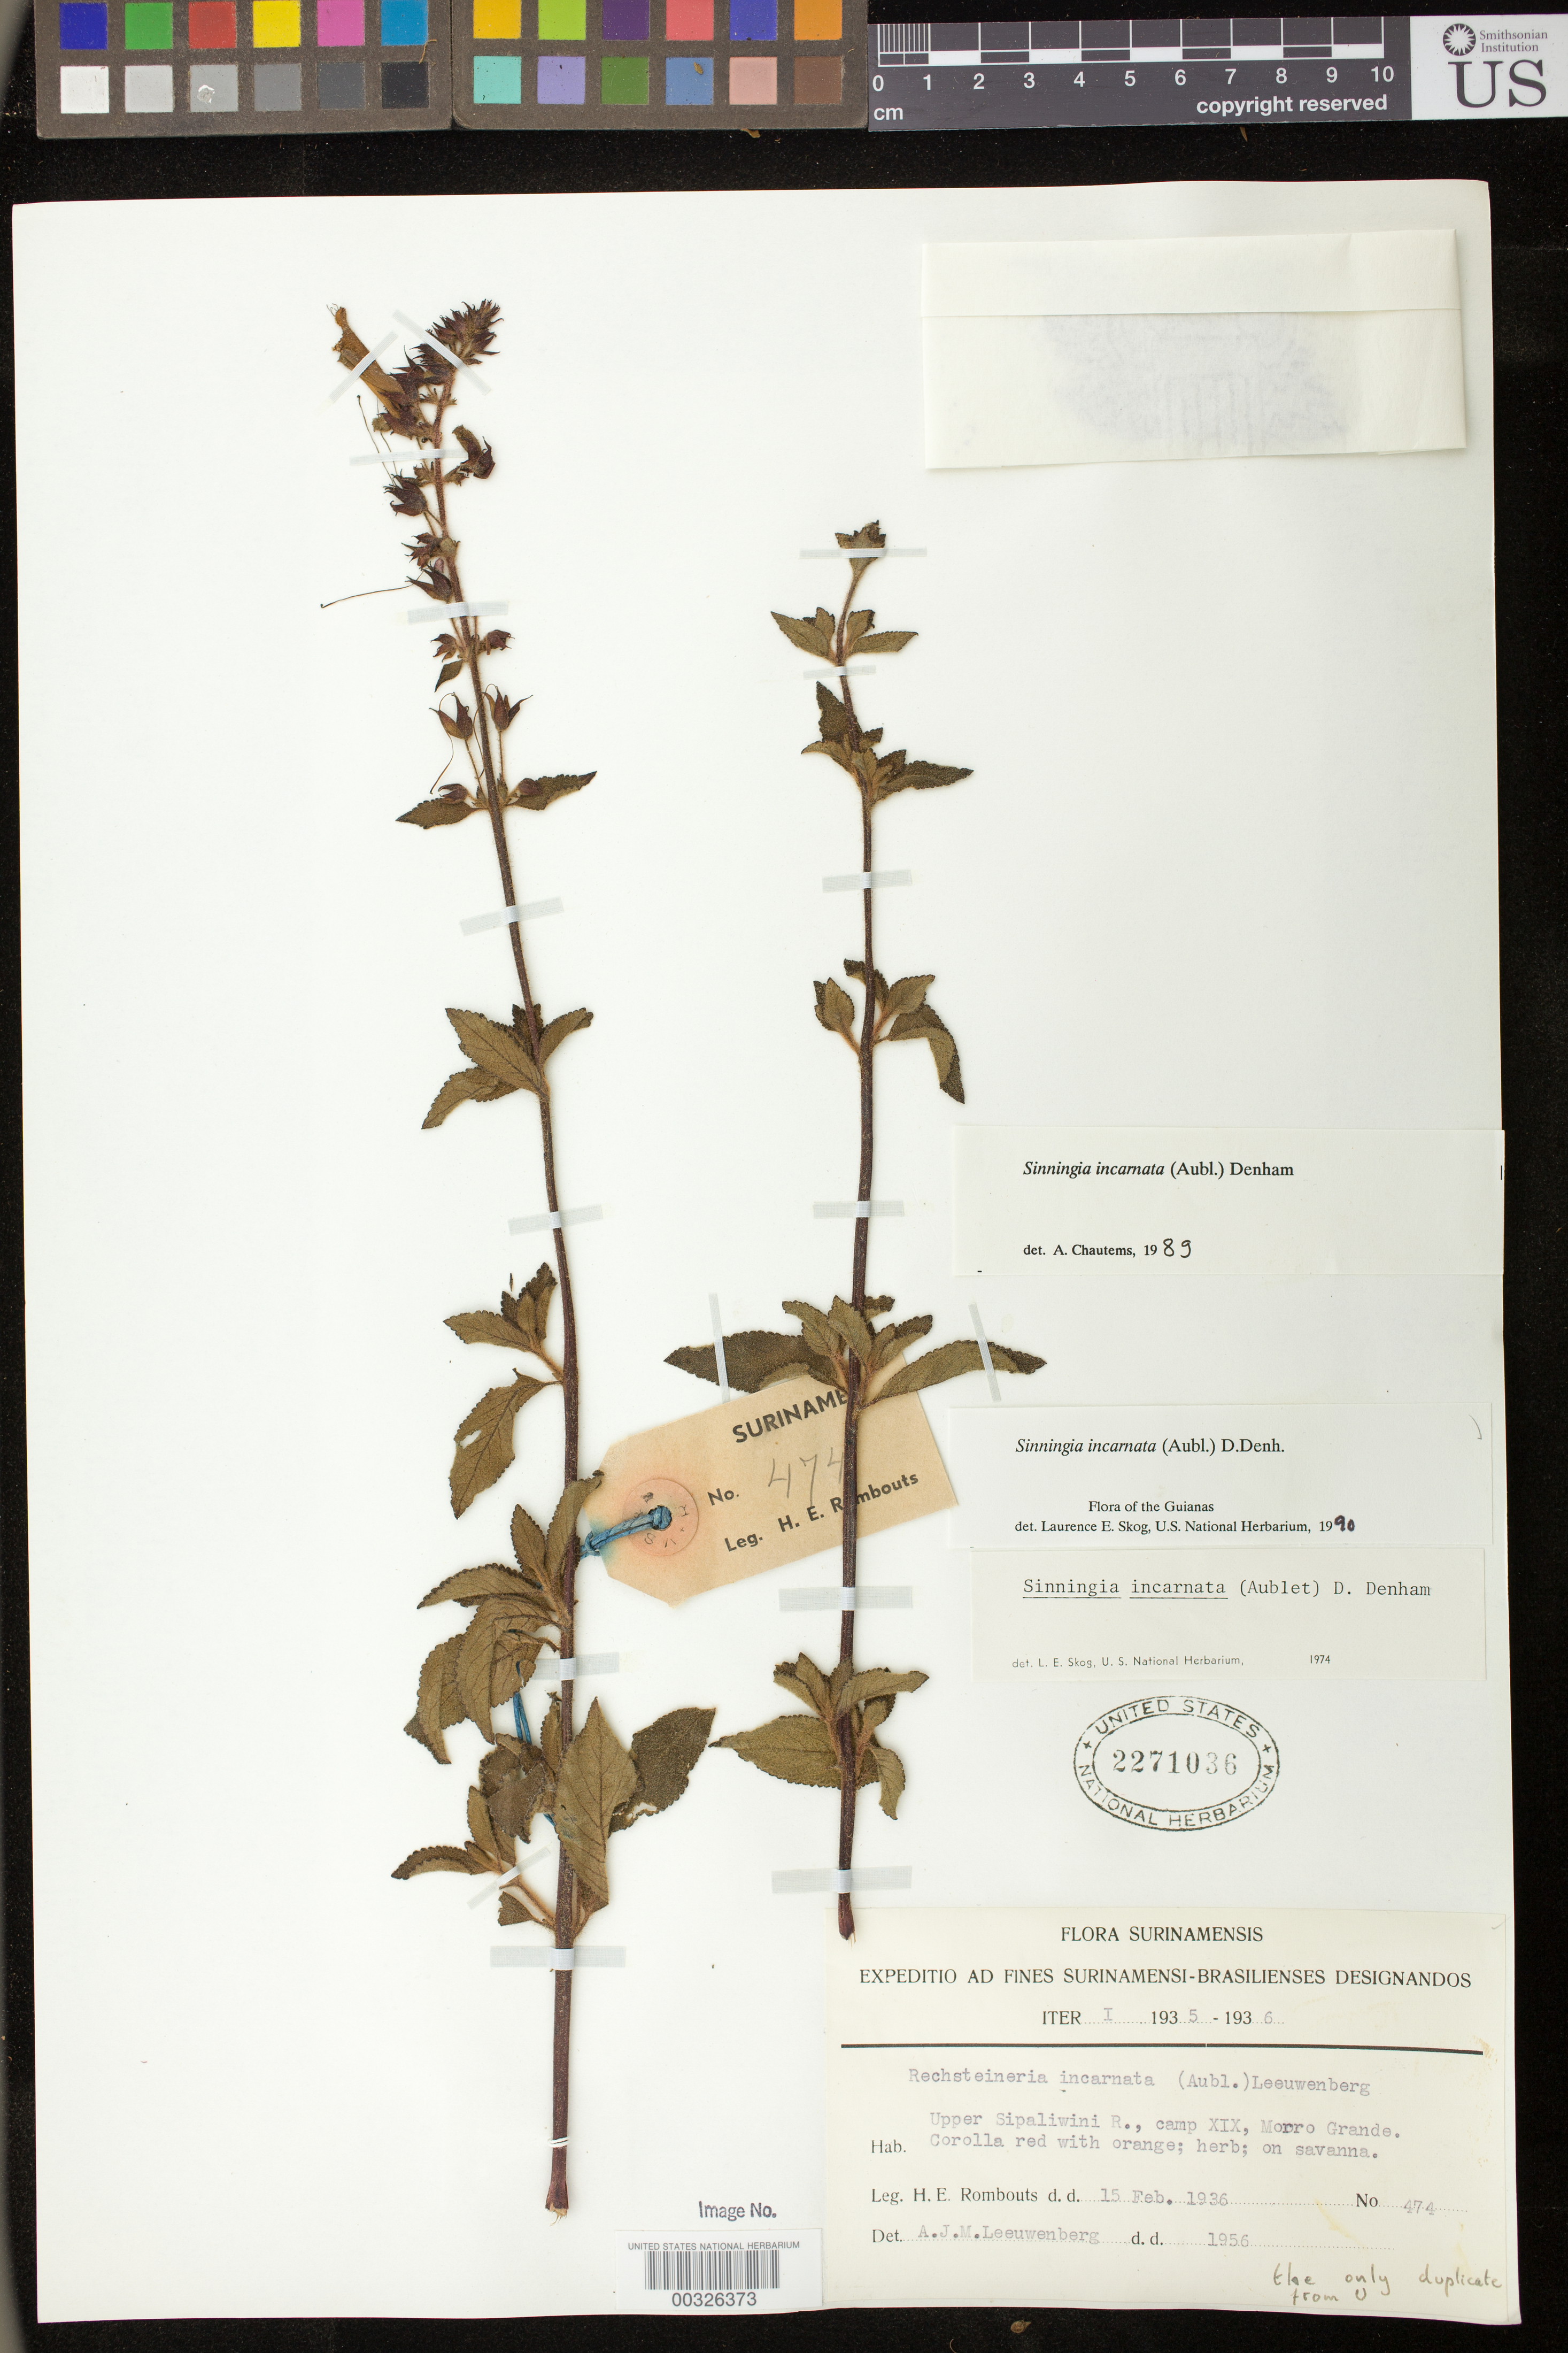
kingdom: Plantae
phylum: Tracheophyta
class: Magnoliopsida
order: Lamiales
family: Gesneriaceae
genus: Sinningia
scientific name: Sinningia incarnata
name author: (Aubl.) D.L. Denham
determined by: Skog, Laurence E.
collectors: H. Rombouts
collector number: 474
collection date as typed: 15 Feb 1936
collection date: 1936-02-15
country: Suriname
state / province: Sipaliwini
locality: Upper Sipaliwini R., camp XIX, Morro Grande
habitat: On savanna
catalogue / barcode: US 2271036